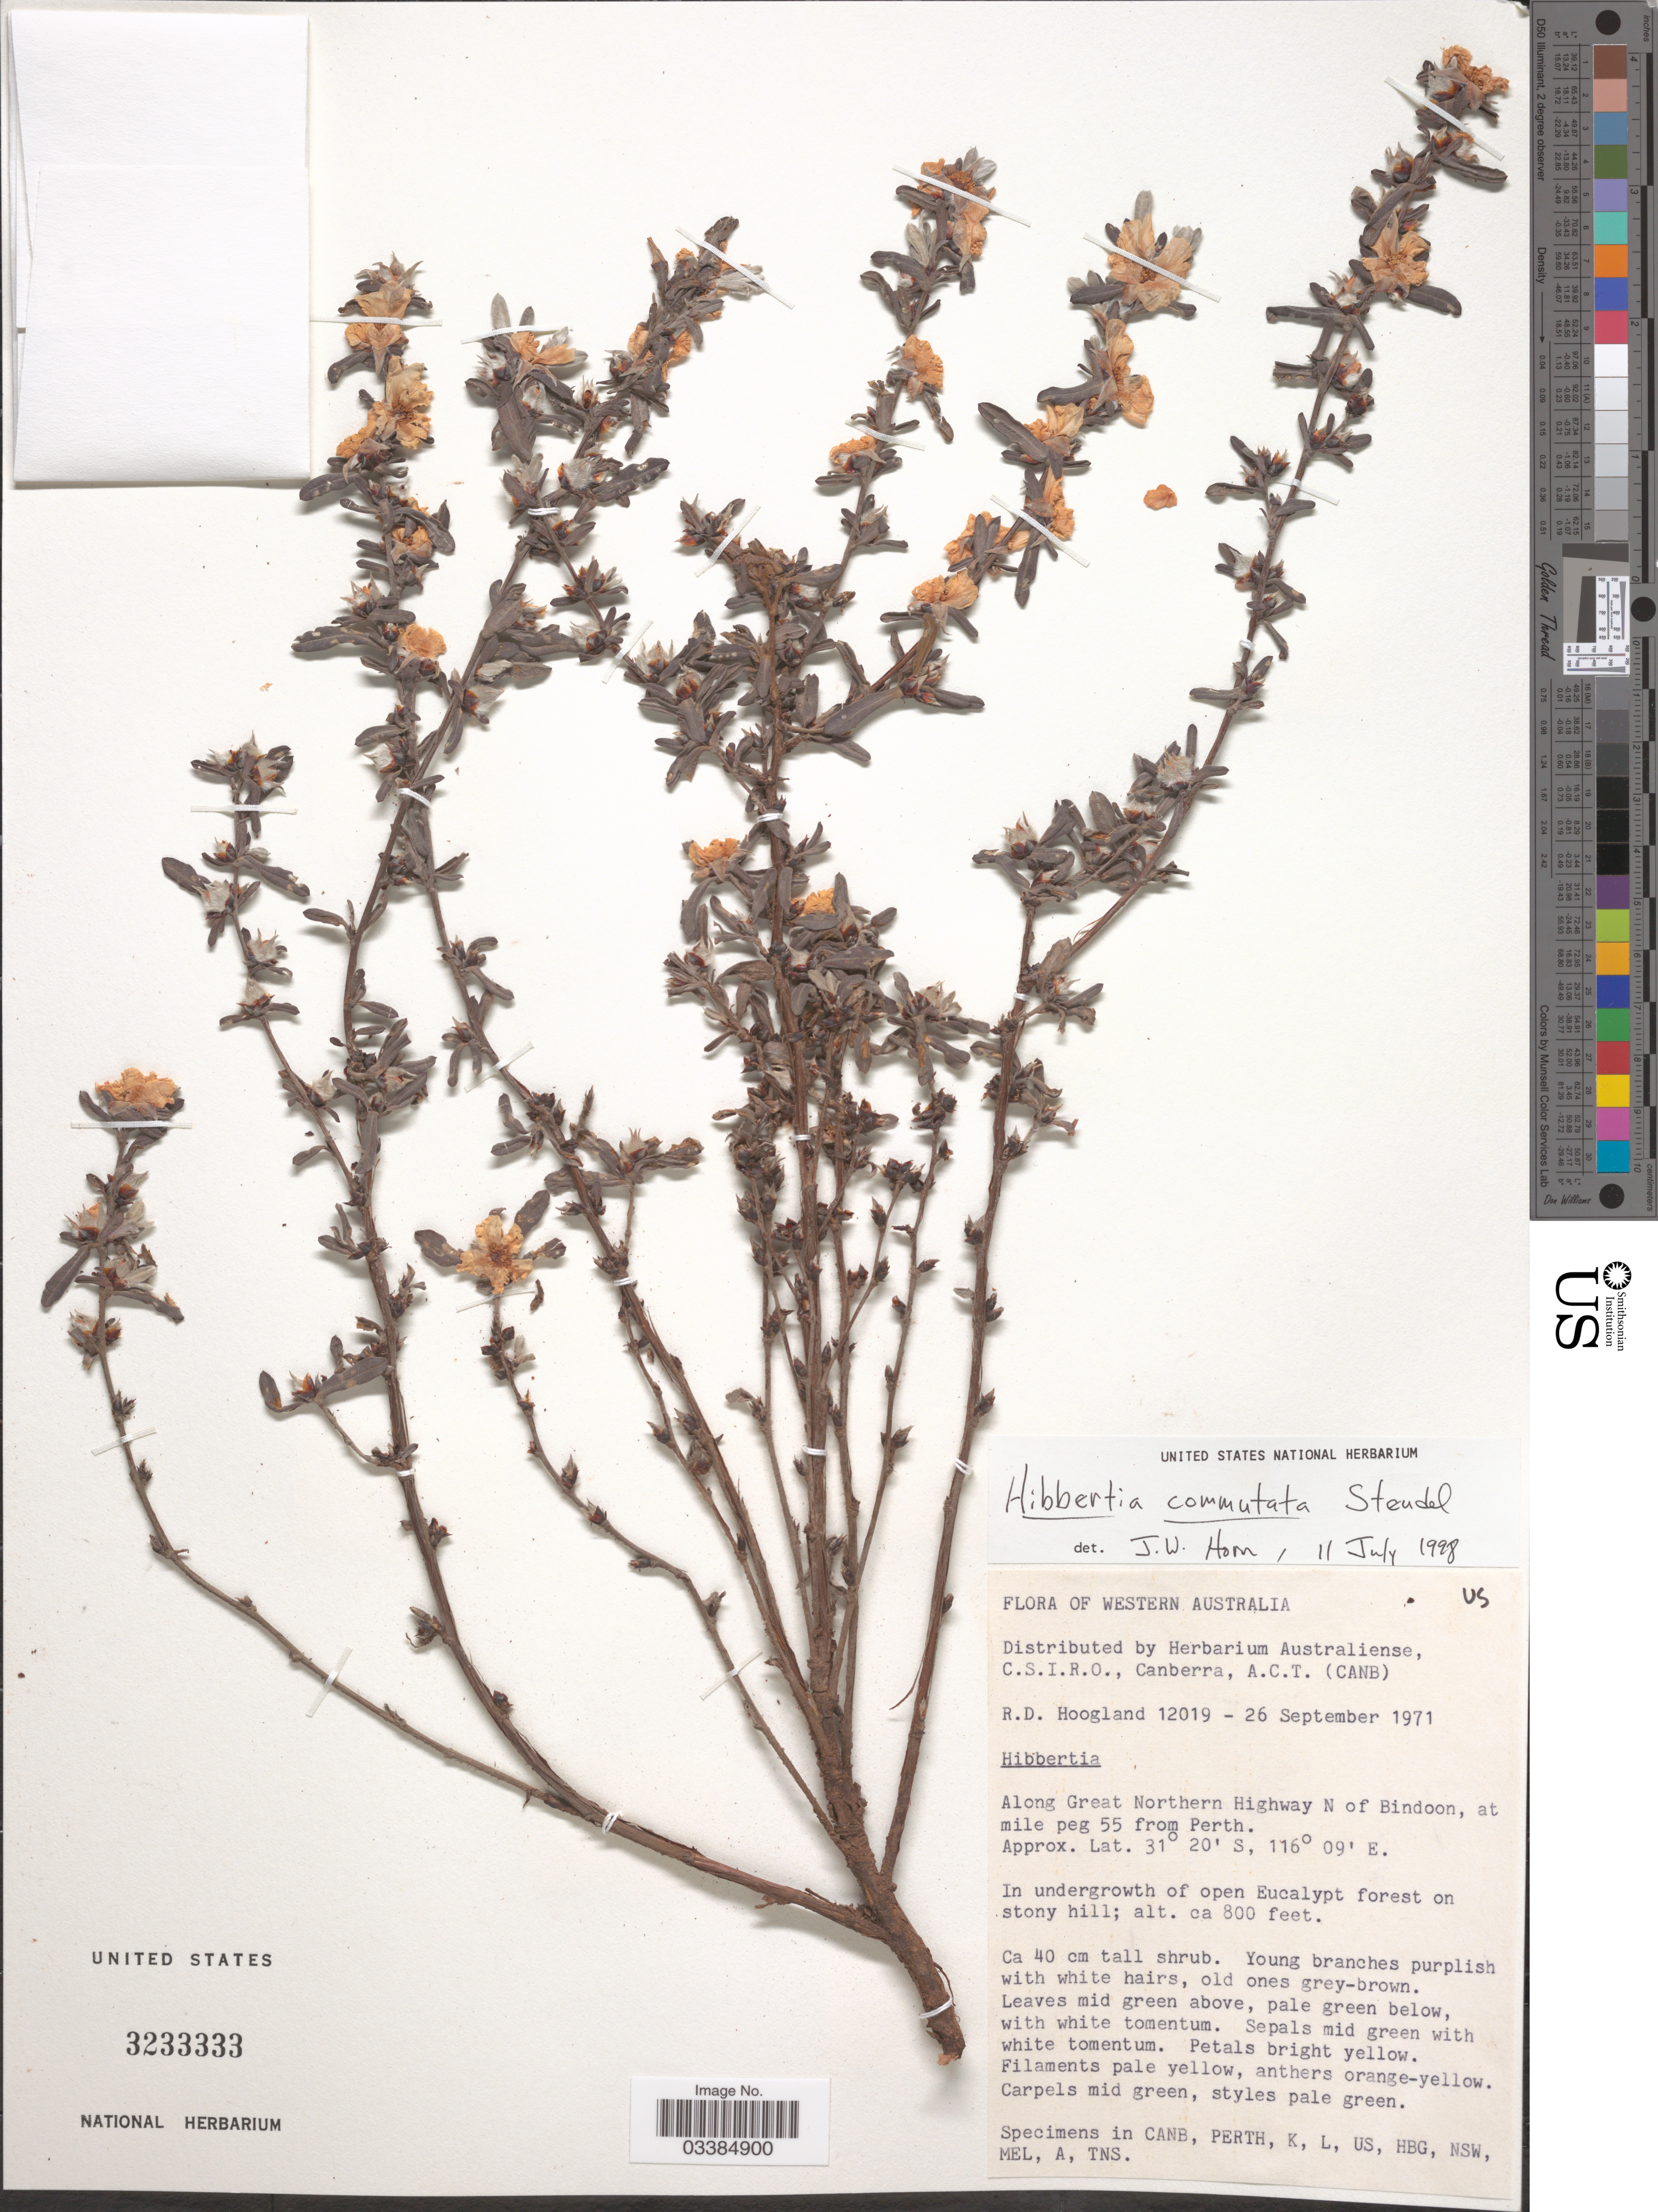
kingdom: Plantae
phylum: Tracheophyta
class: Magnoliopsida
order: Dilleniales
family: Dilleniaceae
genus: Hibbertia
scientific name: Hibbertia commutata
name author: Hook.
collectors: R. D. Hoogland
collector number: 12019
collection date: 1971-09-26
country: Australia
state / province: Western Australia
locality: Along Great Northern Highway N of Bindoon, at mile peg 55 from Perth.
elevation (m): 244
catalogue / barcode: US 3233333